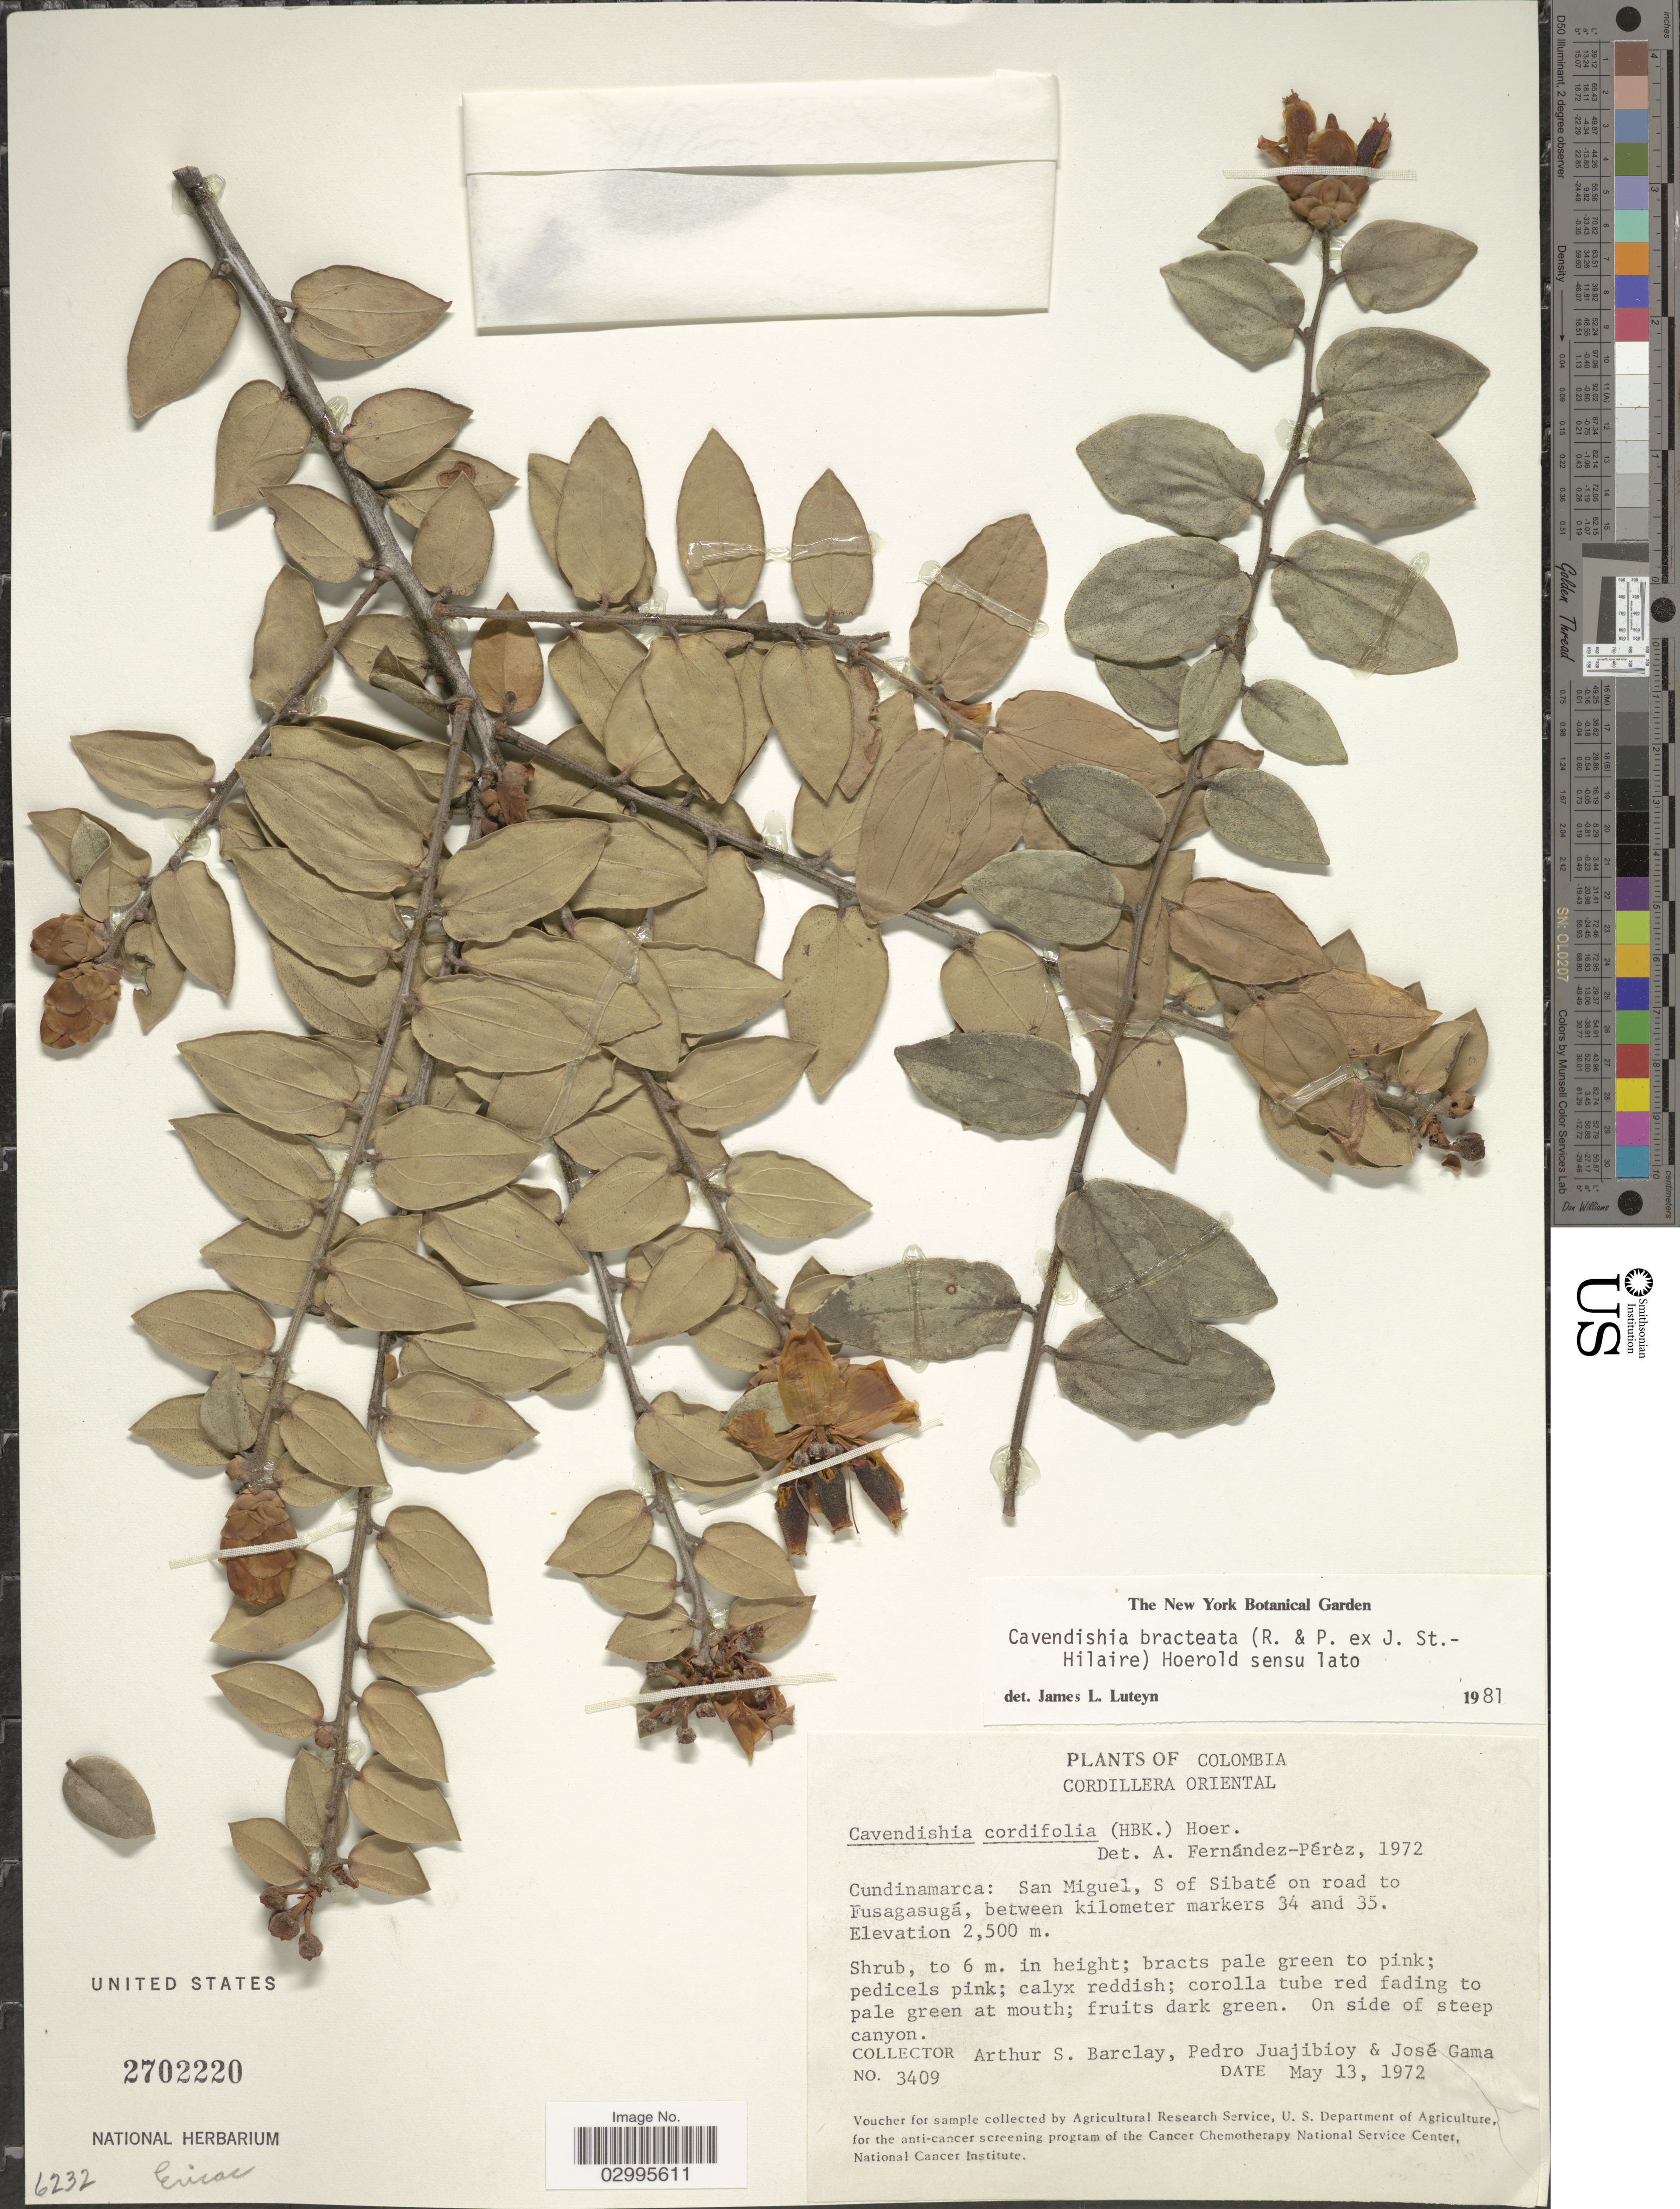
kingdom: Plantae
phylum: Tracheophyta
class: Magnoliopsida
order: Ericales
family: Ericaceae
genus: Cavendishia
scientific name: Cavendishia bracteata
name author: (Ruiz & Pav. ex J. St.-Hil.) Hoerold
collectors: A. S. Barclay, P. Juajibioy & J. Gama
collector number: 3409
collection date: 1972-05-13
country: Colombia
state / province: Cundinamarca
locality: Cordillera Oriental. San Miguel, S of Sibaté on road to Fusagasugá, between kilometer markers 34 and 35.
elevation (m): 2500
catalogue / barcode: US 2702220